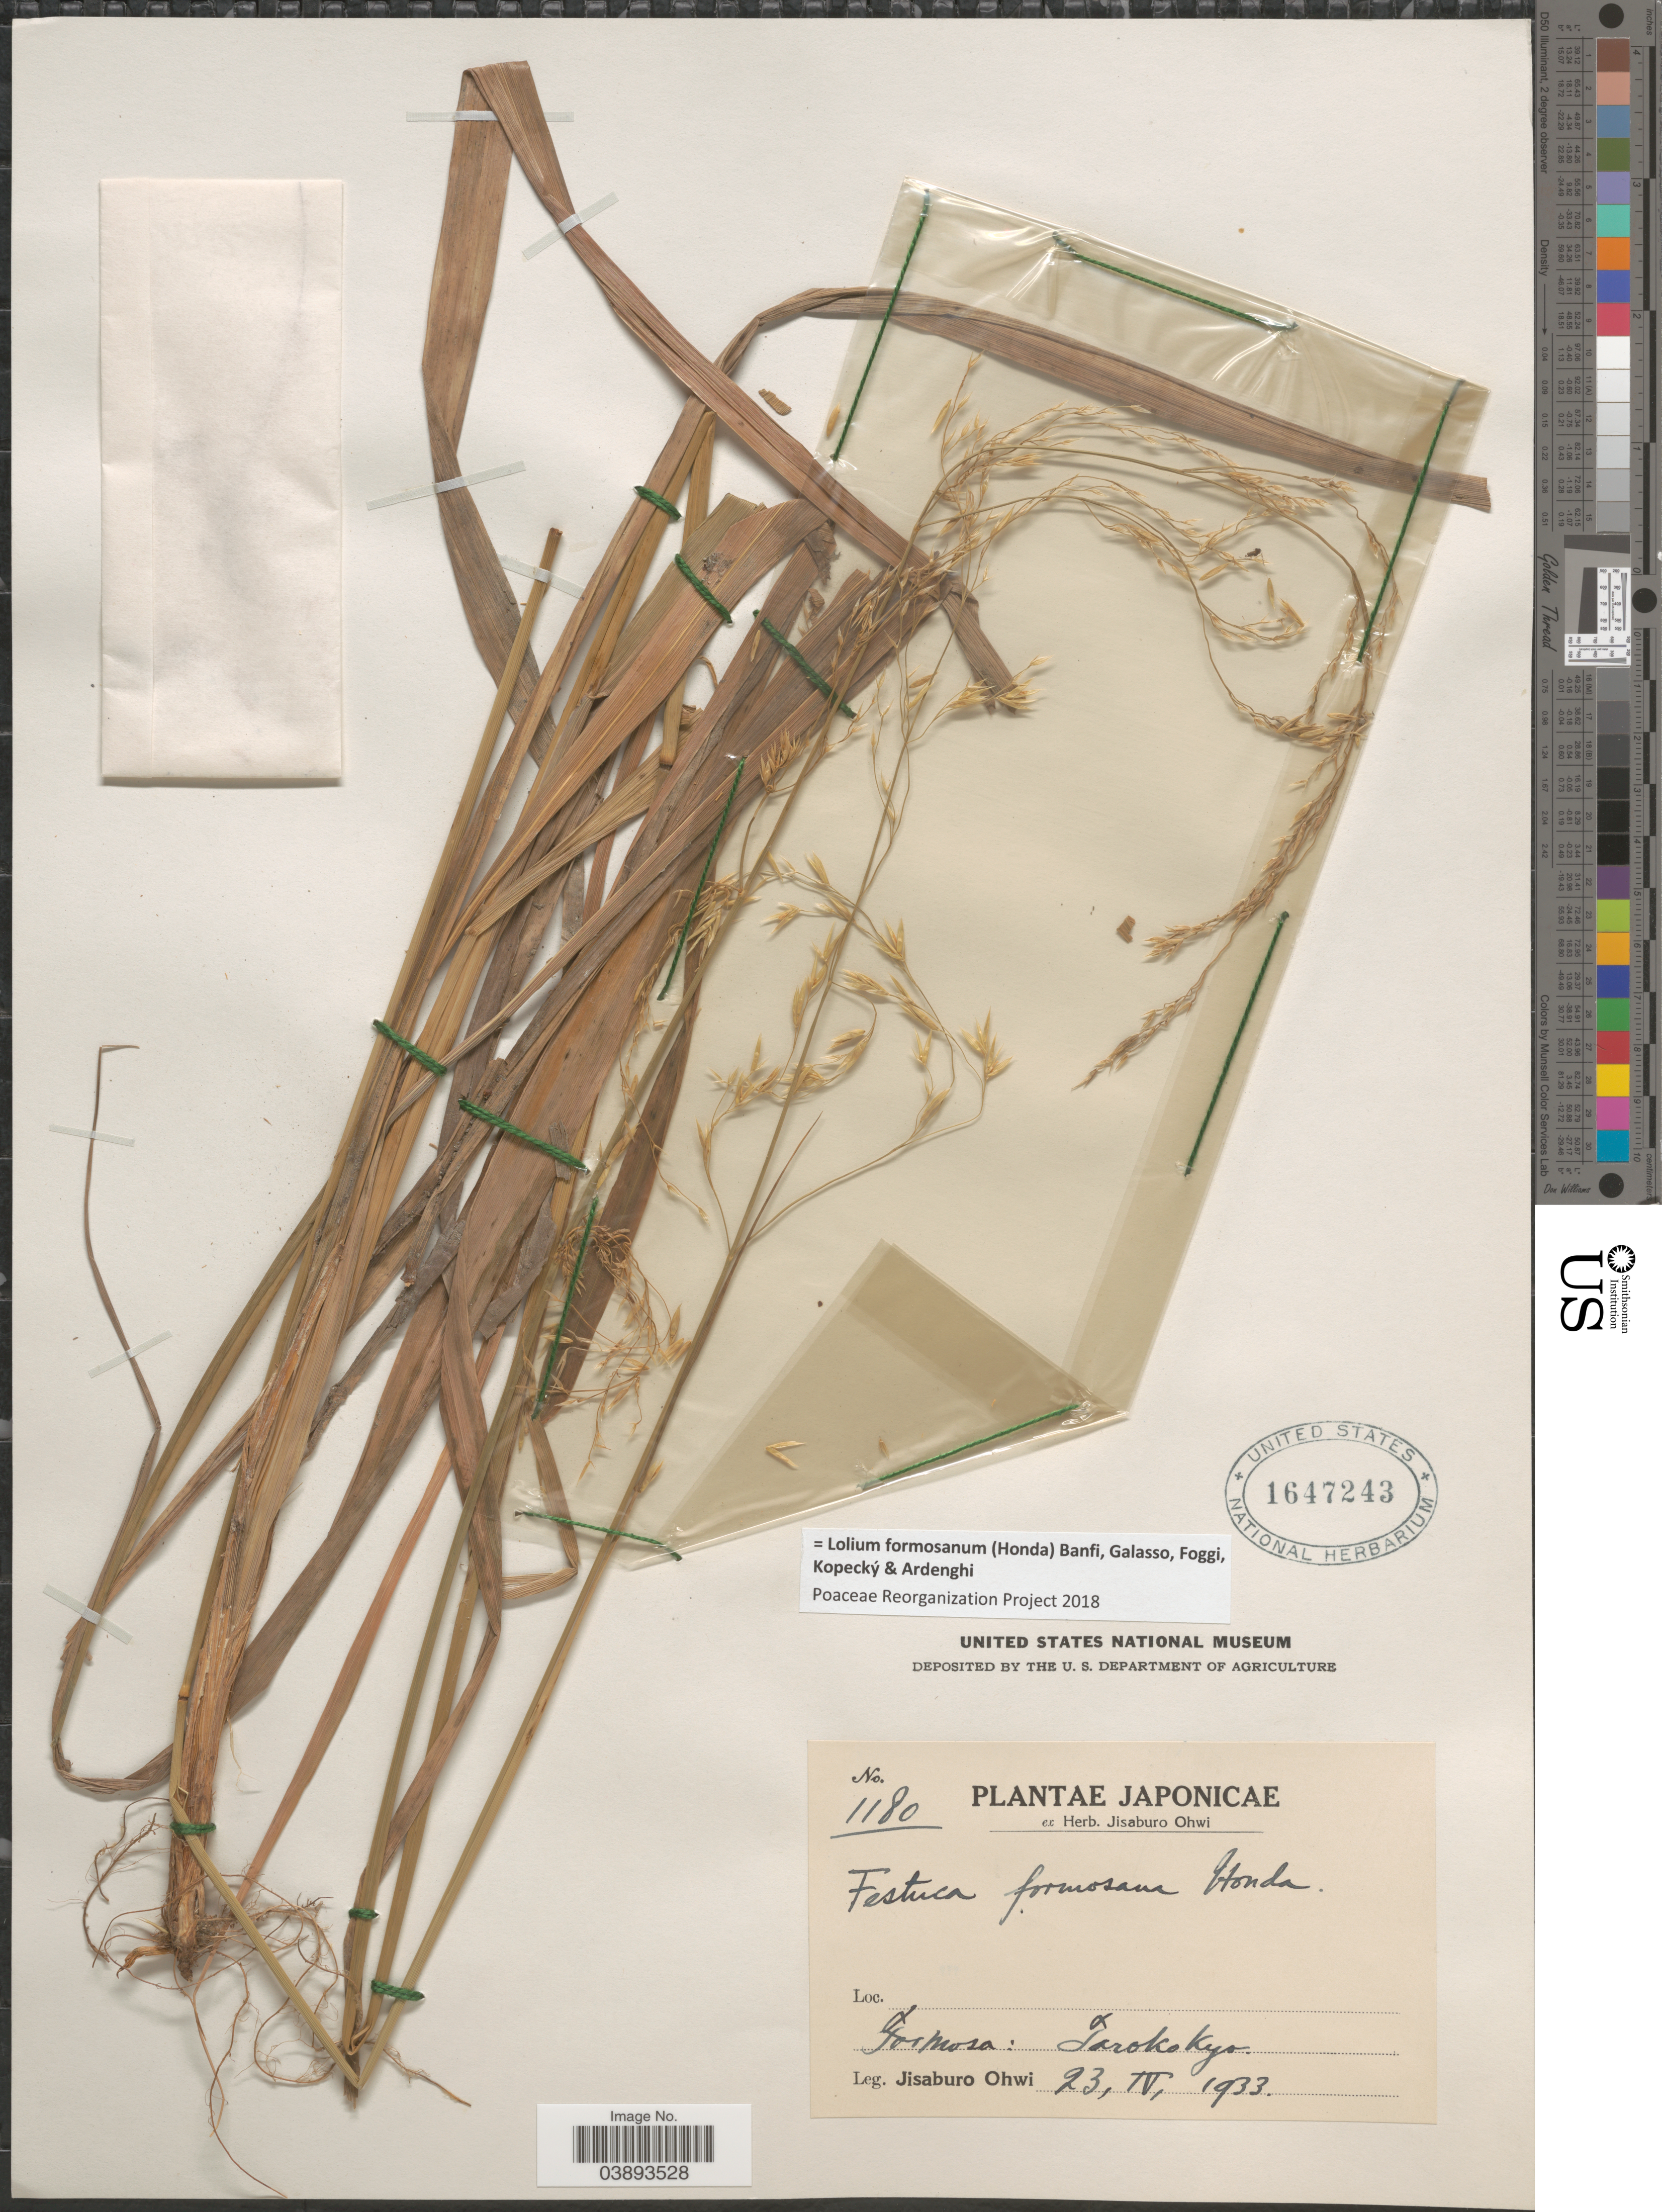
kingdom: Plantae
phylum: Tracheophyta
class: Liliopsida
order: Poales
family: Poaceae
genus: Lolium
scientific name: Lolium formosanum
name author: (Honda) Banfi et al.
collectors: J. Ohwi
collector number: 1180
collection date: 1933-04-23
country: Taiwan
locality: Formosa: Tarokokyo.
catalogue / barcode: US 1647243